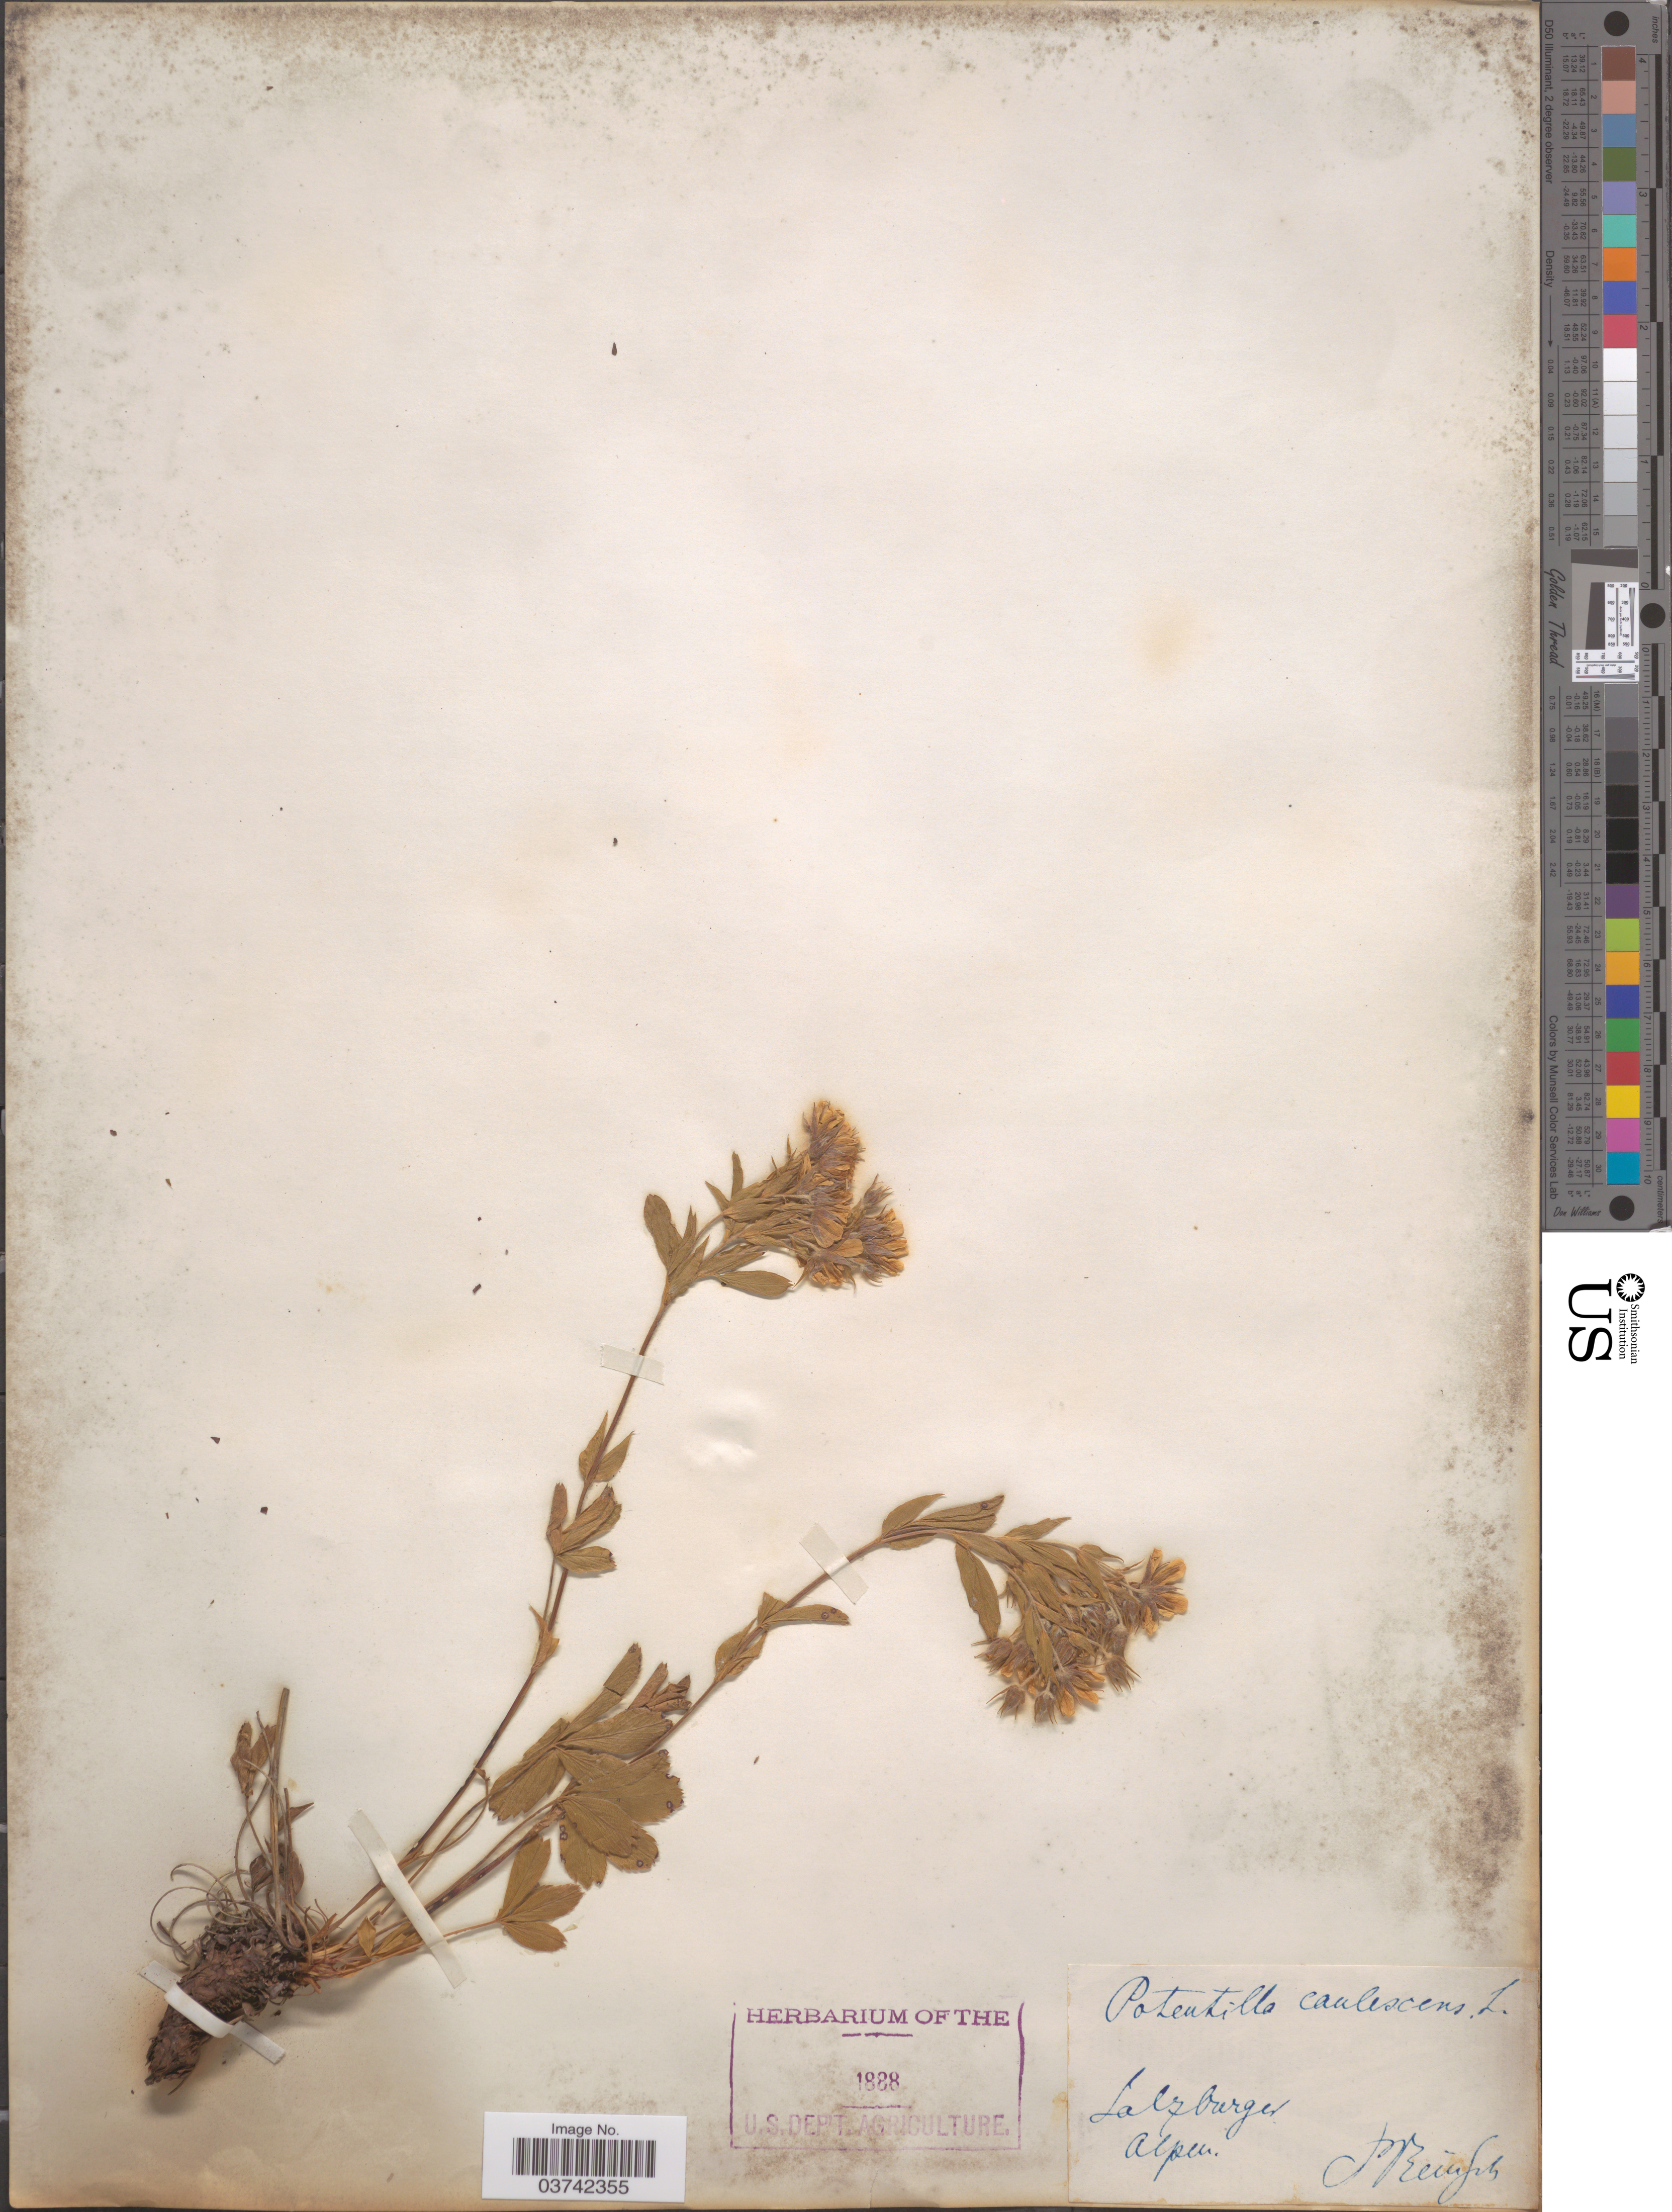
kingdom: Plantae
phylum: Tracheophyta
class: Magnoliopsida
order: Rosales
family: Rosaceae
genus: Potentilla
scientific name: Potentilla caulescens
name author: L.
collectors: P. Reinsch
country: Austria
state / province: Salzburg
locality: Alpen.